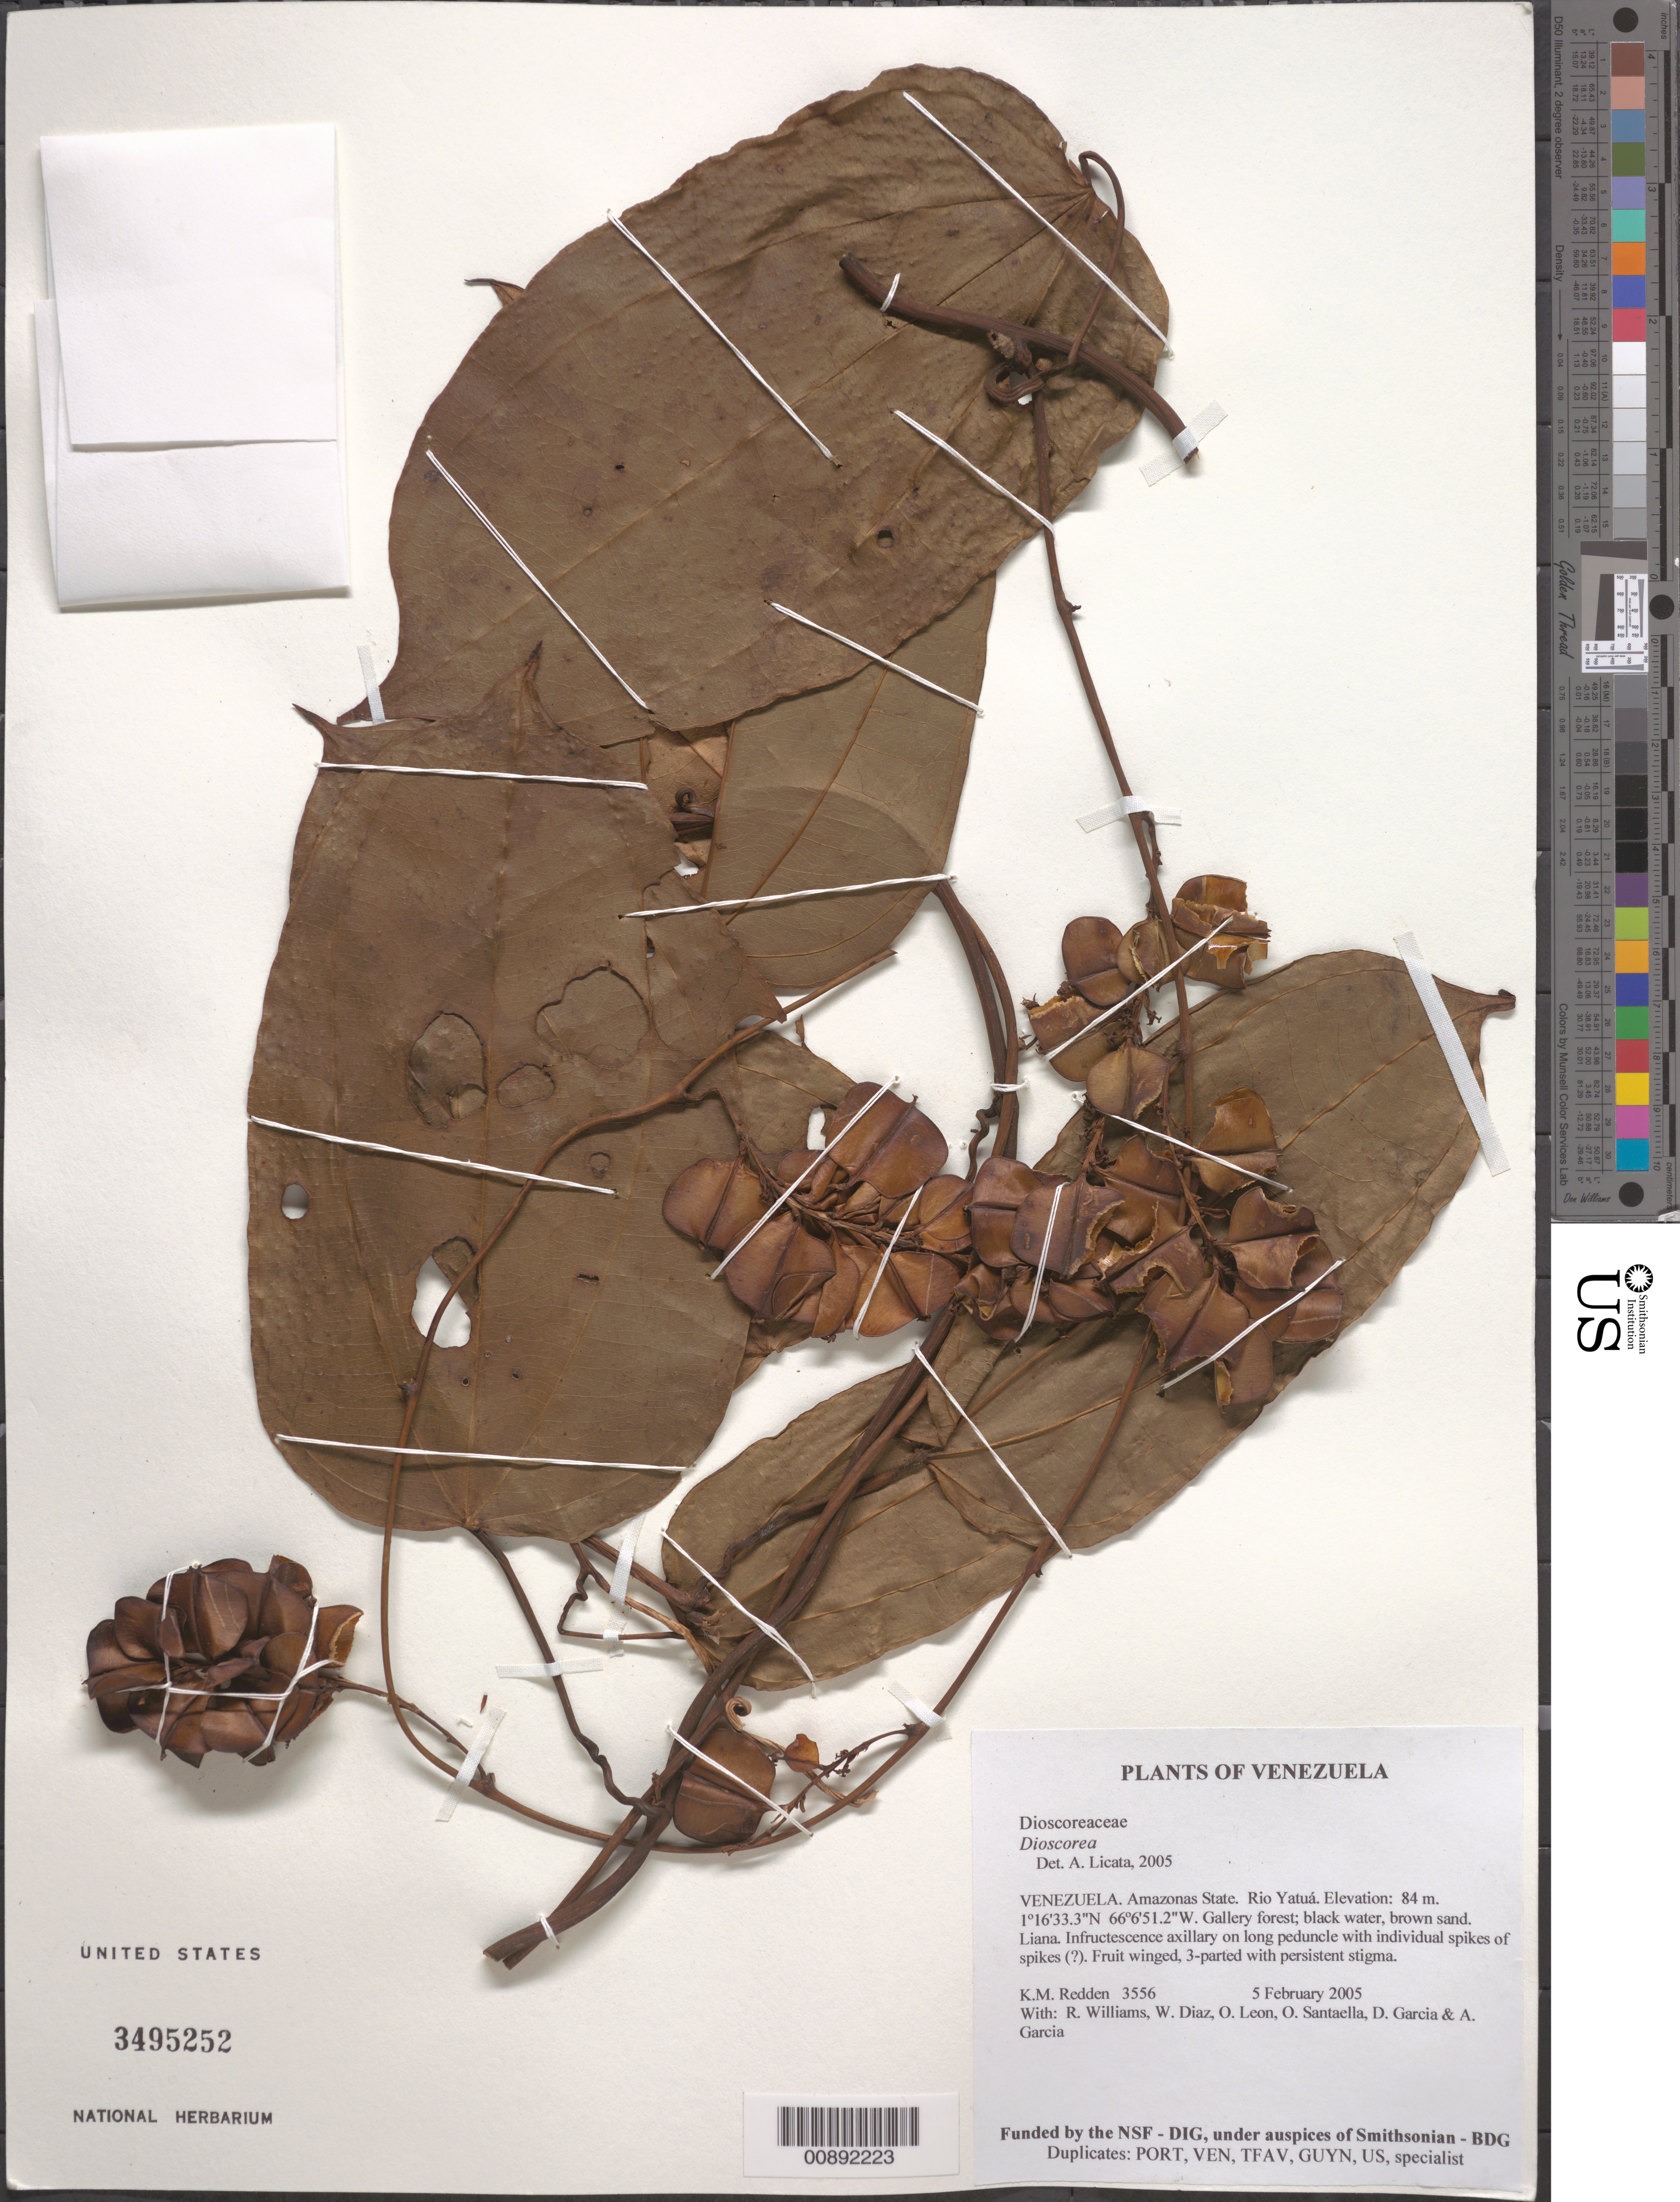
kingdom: Plantae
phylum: Tracheophyta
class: Liliopsida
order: Dioscoreales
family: Dioscoreaceae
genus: Dioscorea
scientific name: Dioscorea sp.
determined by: Licata, A., (PORT), Univ. Nac. Exp. de los Llanos Ezequiel Zamora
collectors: K. M. Redden, R. Williams, W. Díaz P., O. León, O. Santaella, D. Garcia & A. Garcia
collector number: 3556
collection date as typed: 5 February 2005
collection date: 2005-02-05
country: Venezuela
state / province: Amazonas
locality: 18 - Rio Yatuá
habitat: Gallery forest; black water, brown sand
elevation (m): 84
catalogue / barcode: US 3495252